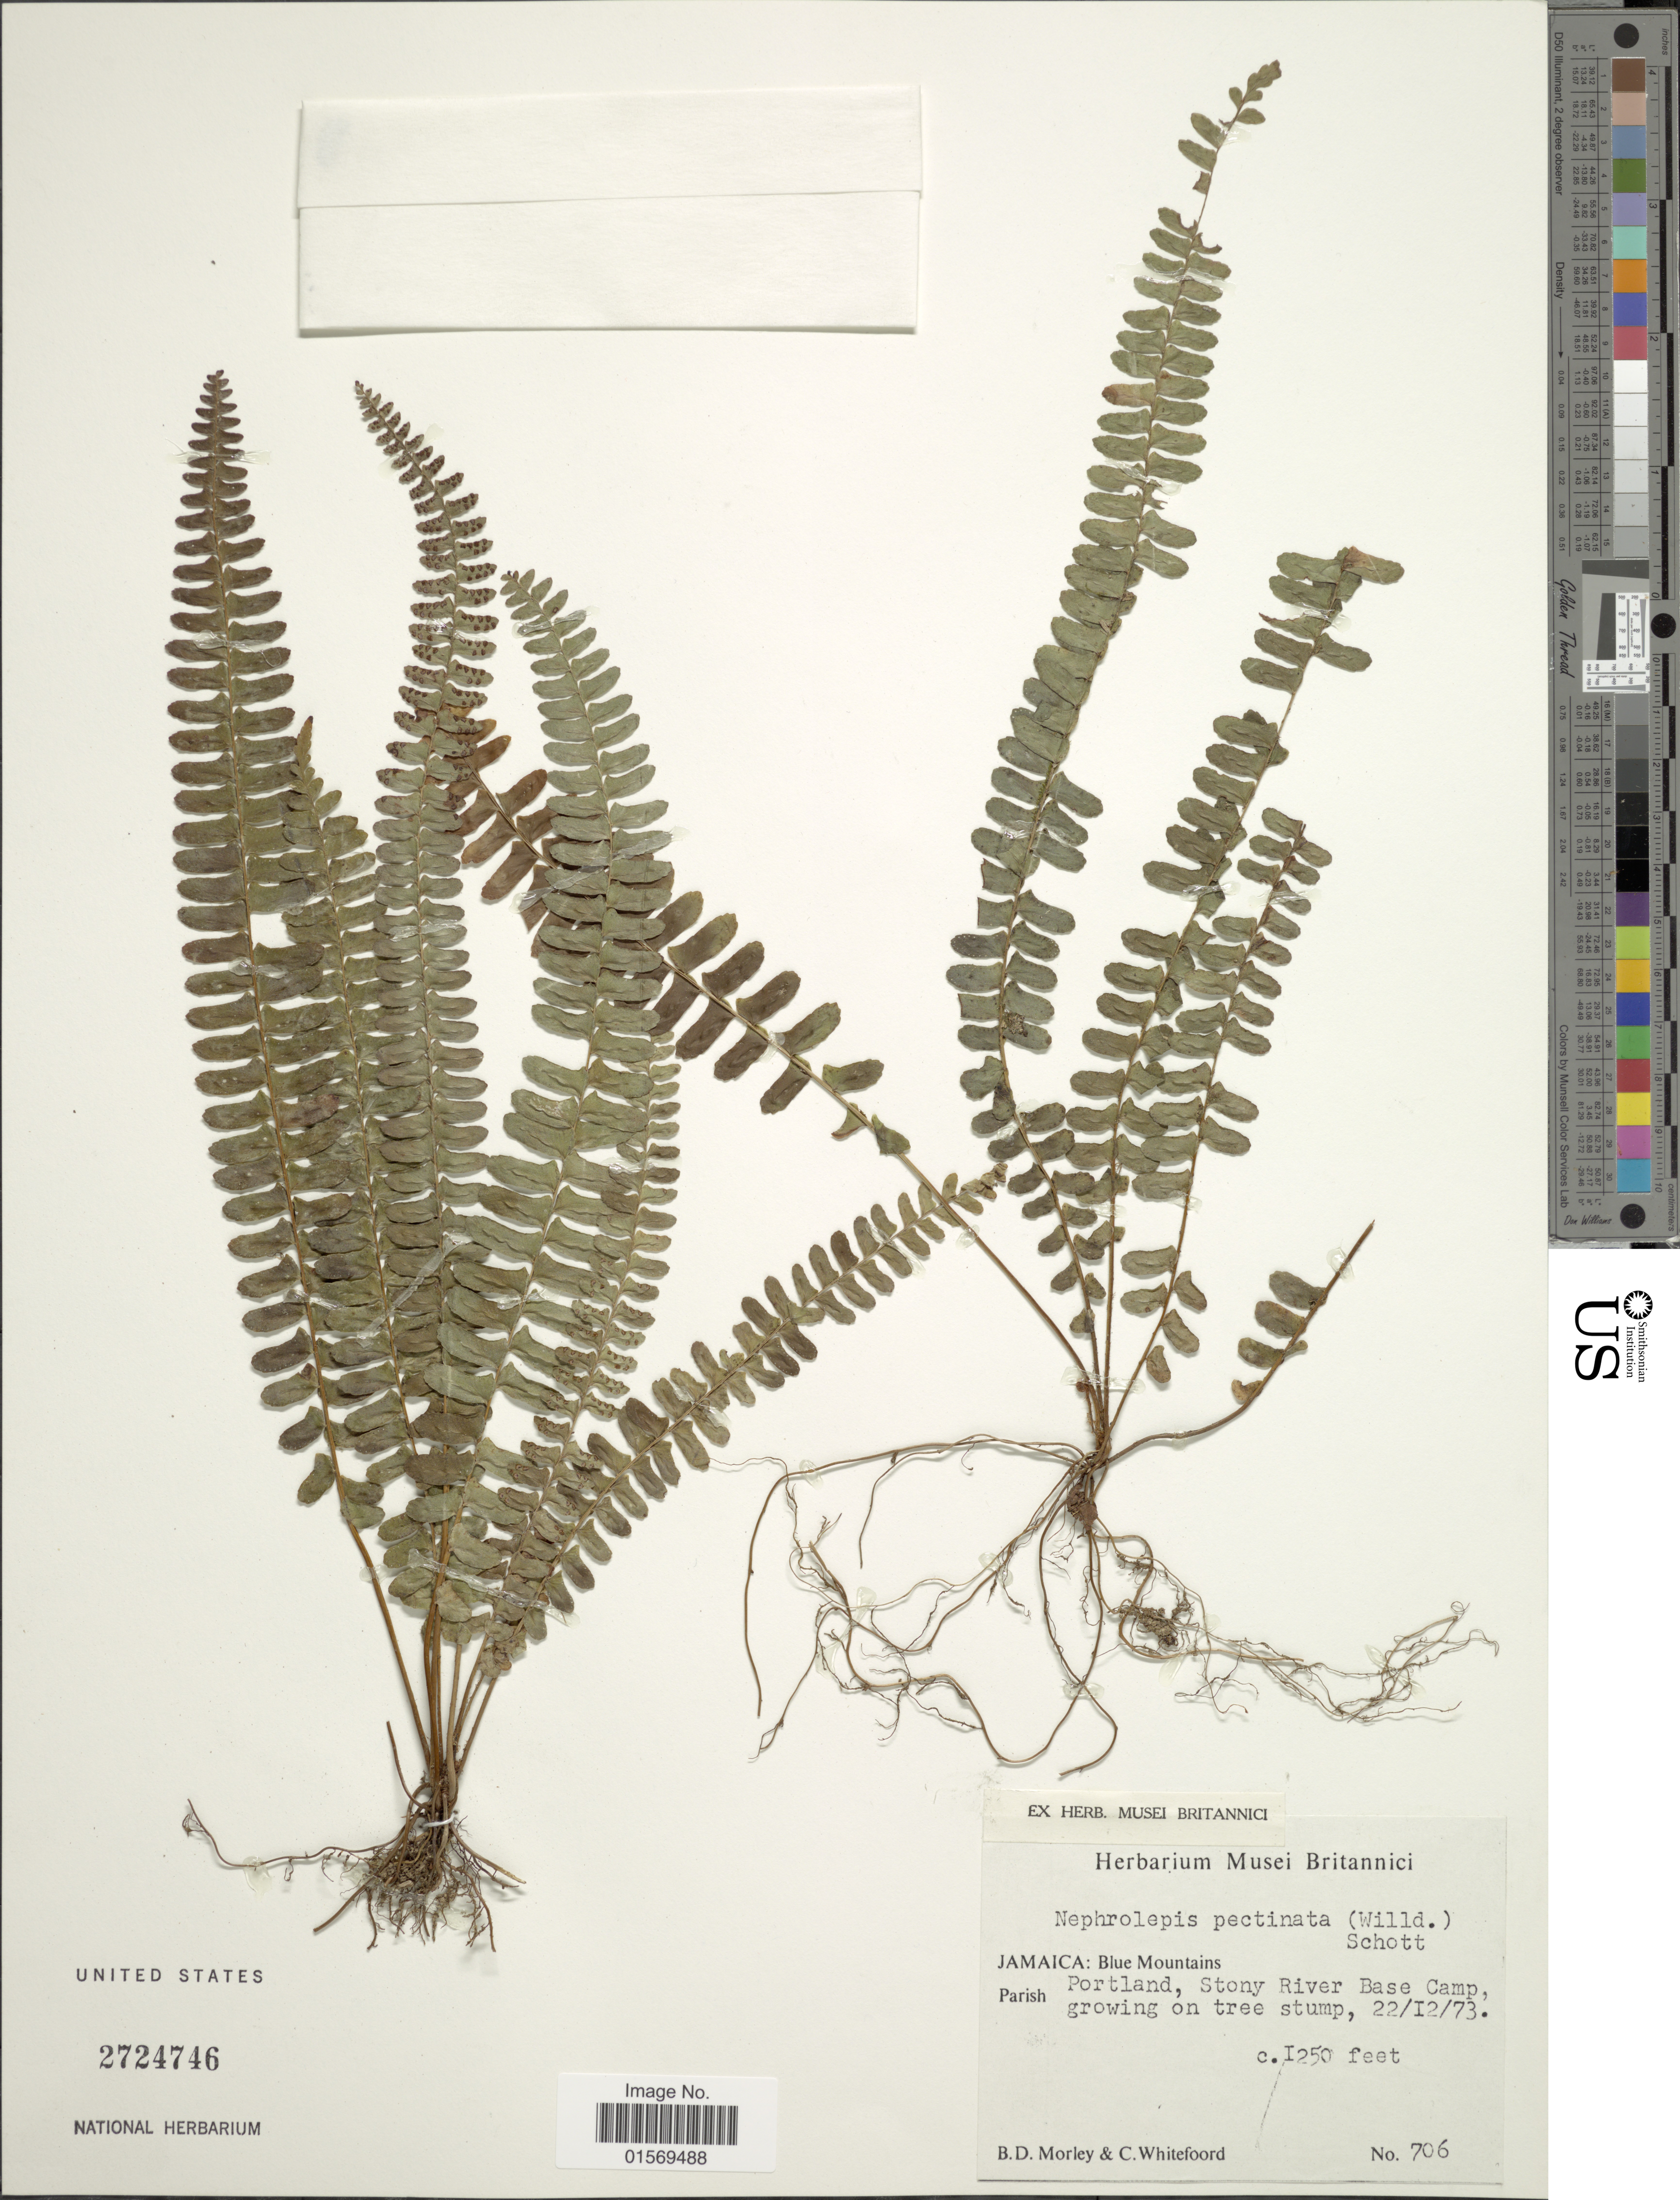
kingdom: Plantae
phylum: Tracheophyta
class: Polypodiopsida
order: Polypodiales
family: Nephrolepidaceae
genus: Nephrolepis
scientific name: Nephrolepis pectinata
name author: (Willd.) Schott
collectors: B. D. Morley & C. Whitefoord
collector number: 1250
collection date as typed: Transcribed d/m/y: 22/12/73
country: Jamaica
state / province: Portland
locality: Jamaica: Blue Mountains, Portland, Stony River Base Camp, growing on tree stump.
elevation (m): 381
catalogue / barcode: US 2724746